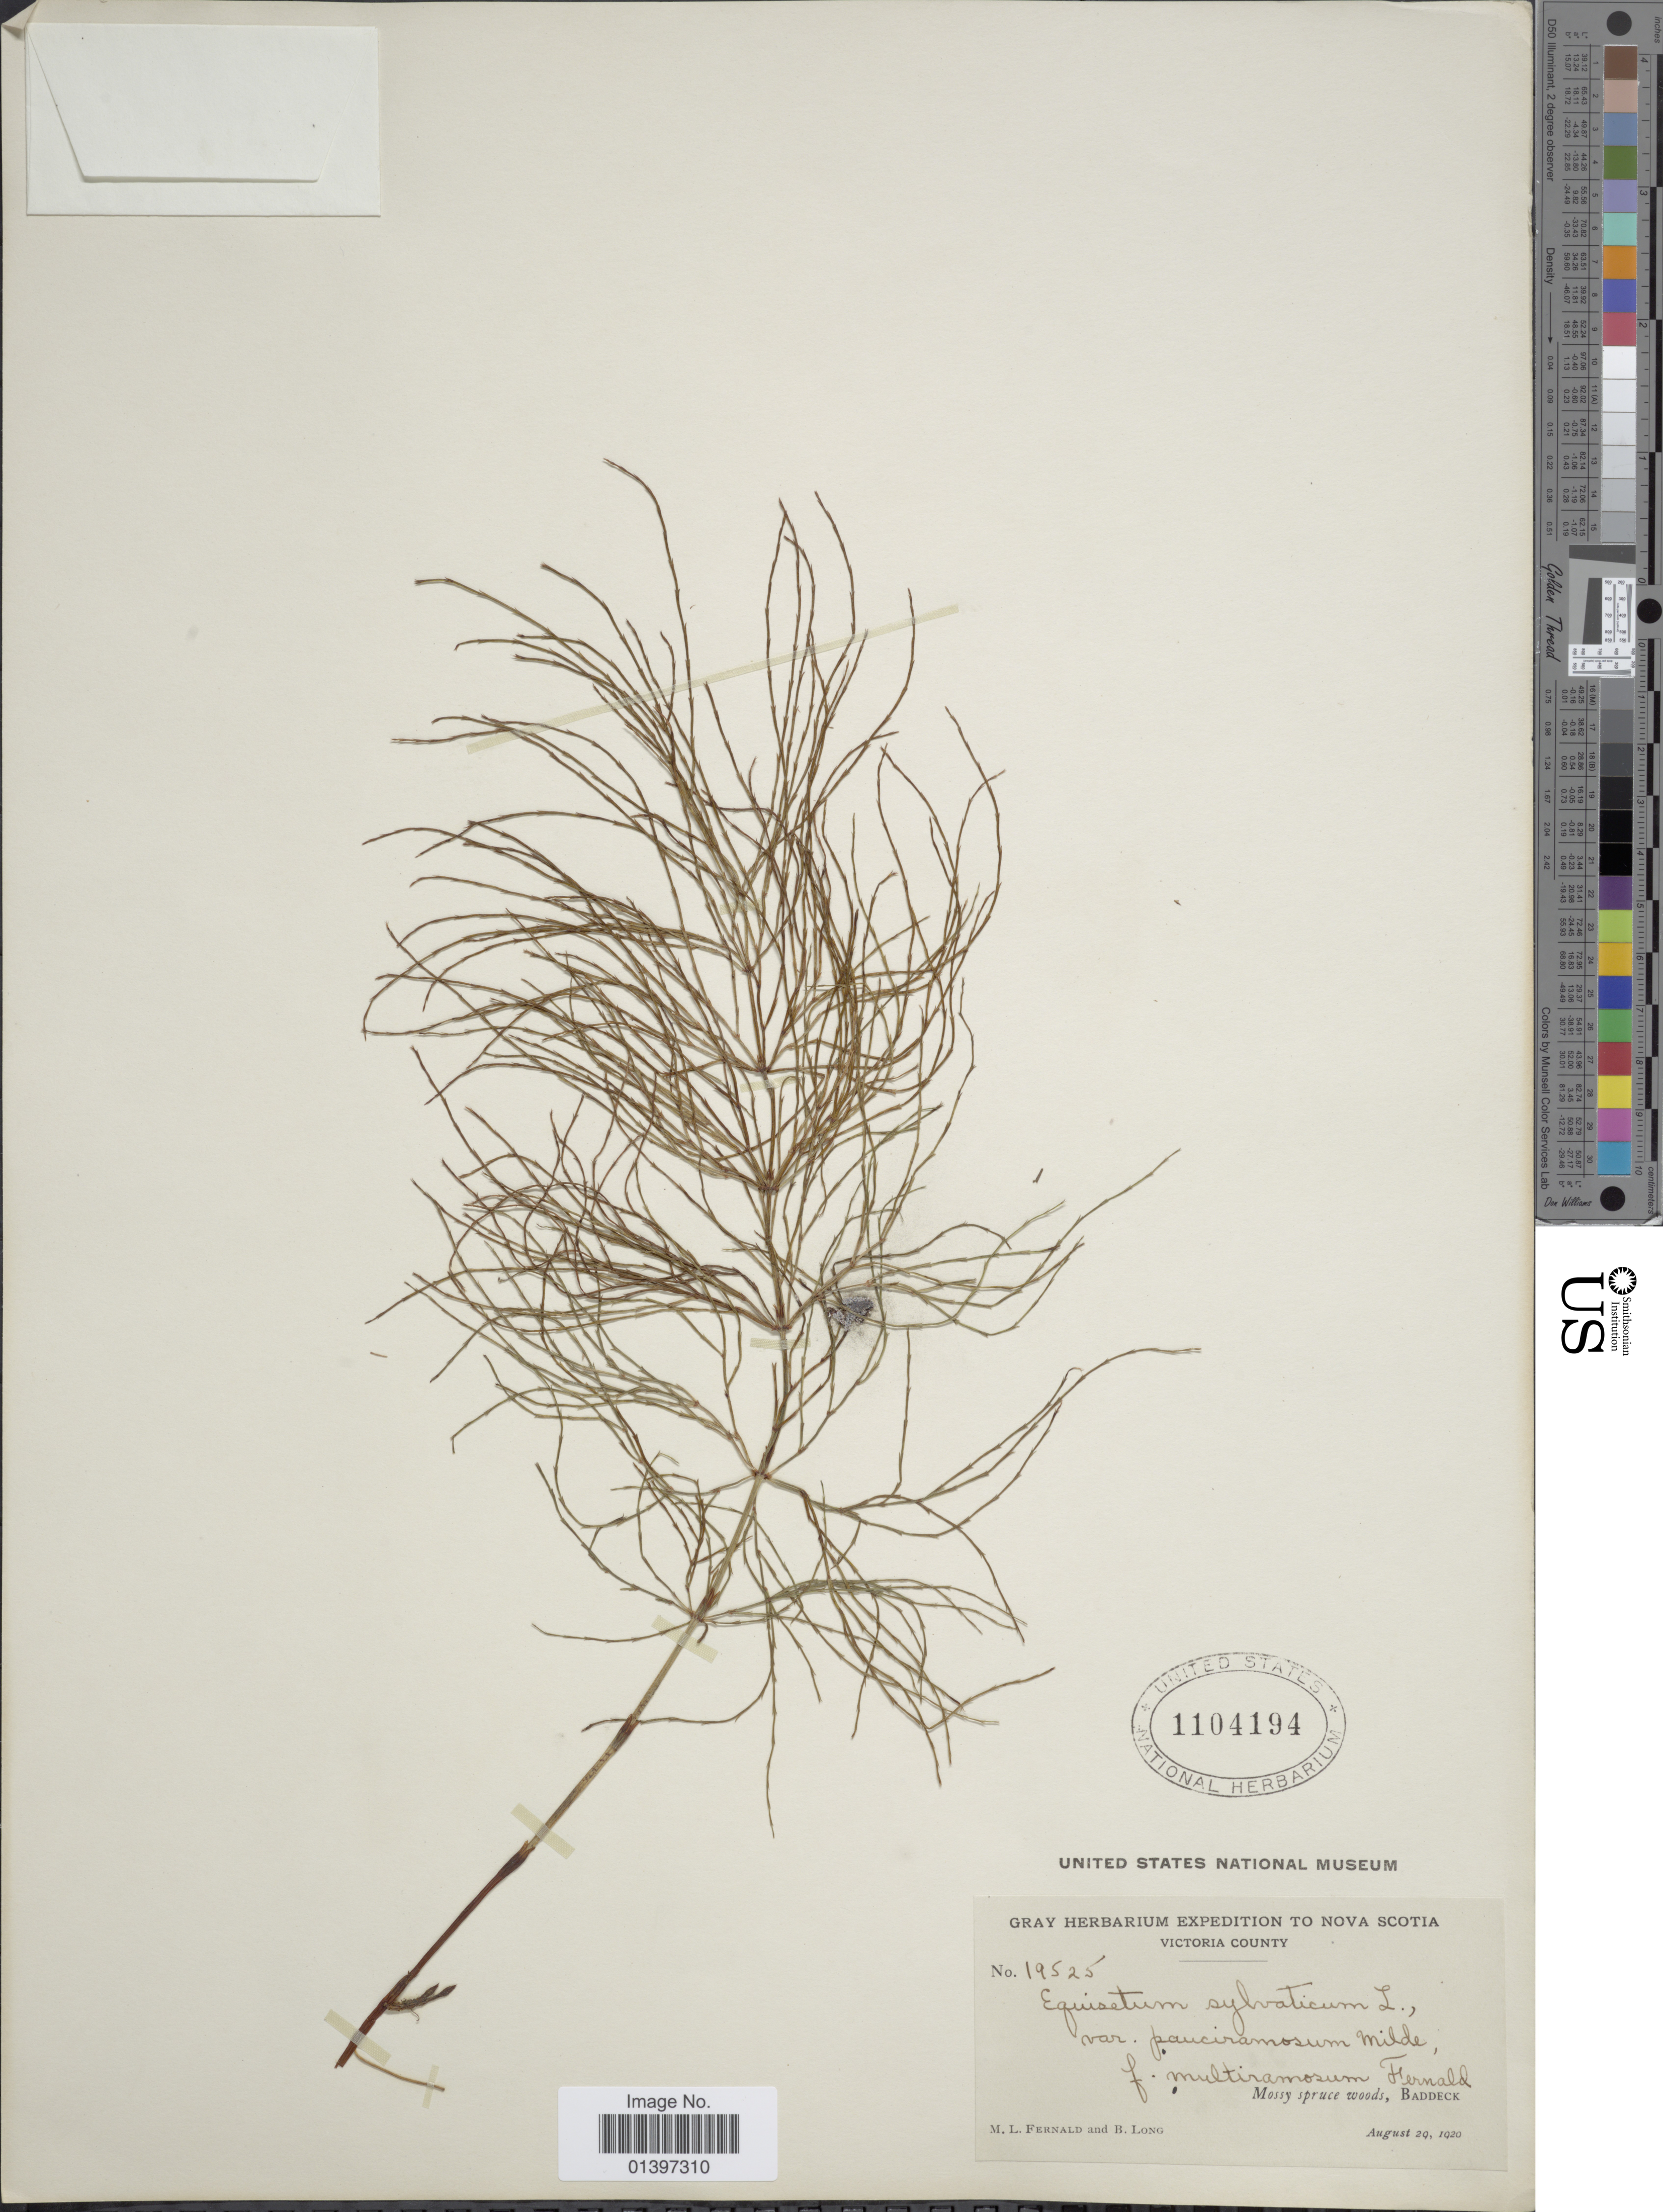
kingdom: Plantae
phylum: Tracheophyta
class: Polypodiopsida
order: Equisetales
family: Equisetaceae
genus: Equisetum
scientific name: Equisetum sylvaticum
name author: L.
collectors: M. L. Fernald & B. Long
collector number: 19525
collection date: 1920-08-29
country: Canada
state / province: Nova Scotia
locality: Victoria County, Mossy spruce woods, Baddeck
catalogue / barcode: US 1104194